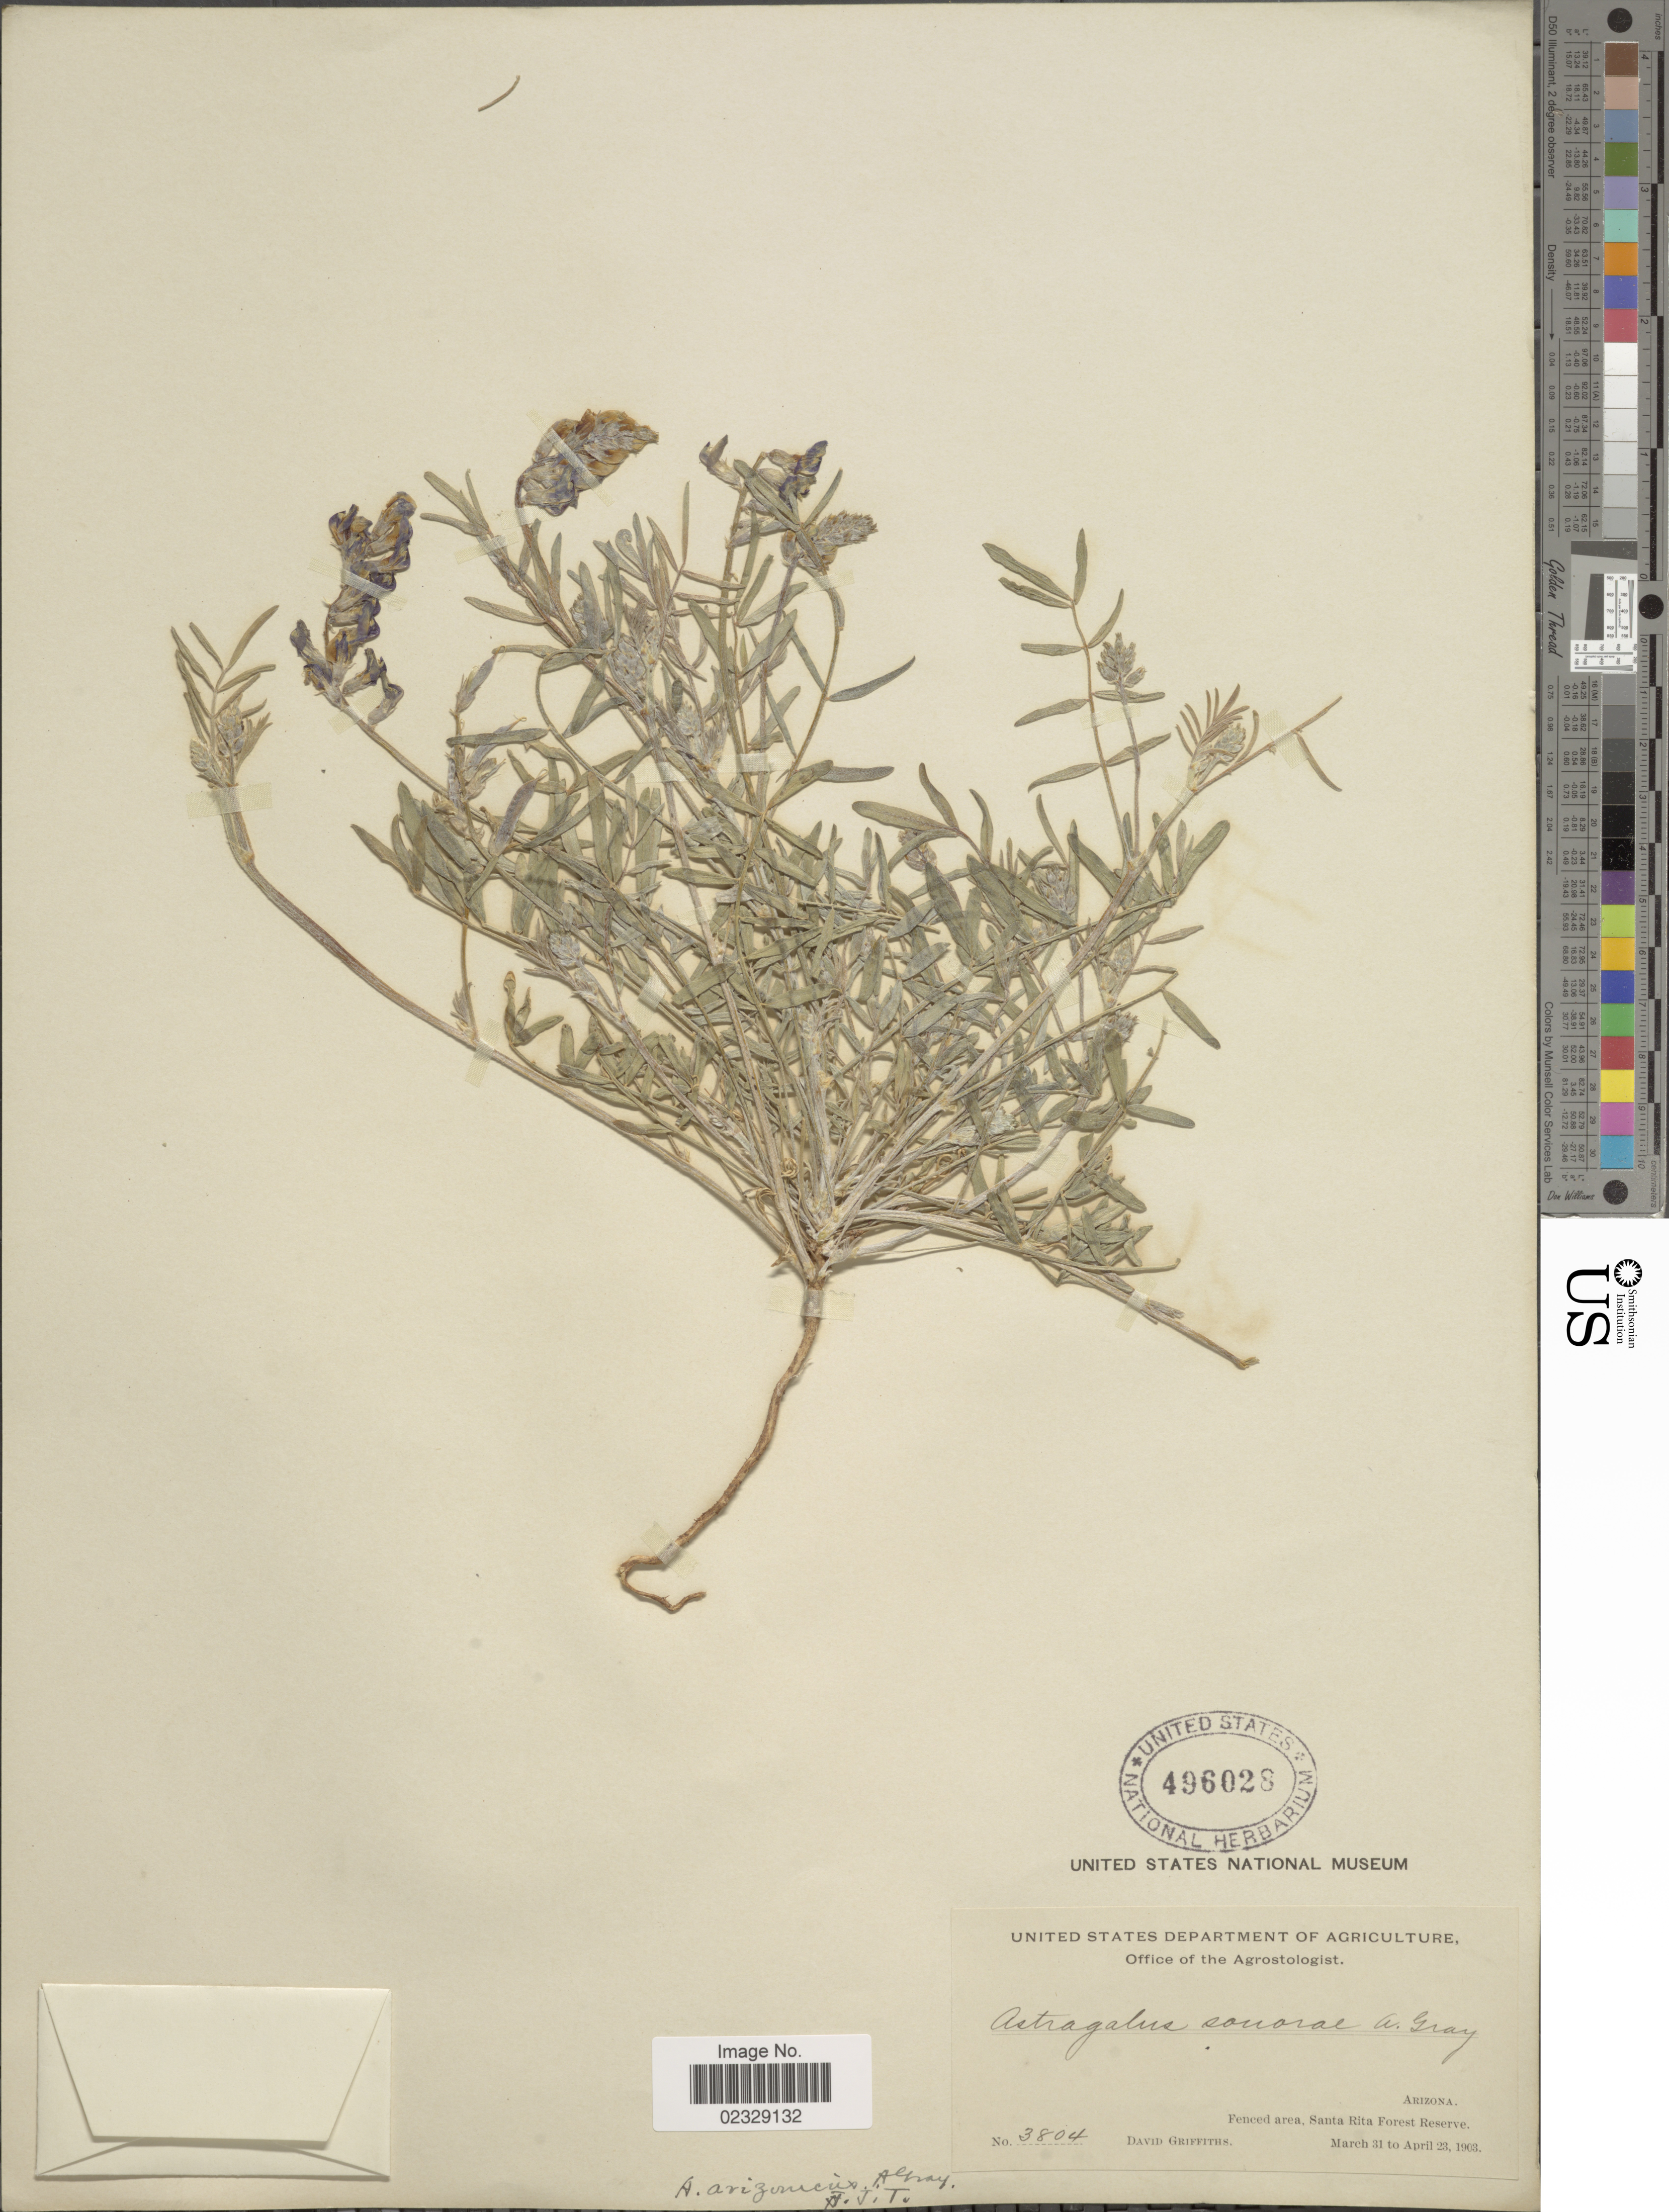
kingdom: Plantae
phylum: Tracheophyta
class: Magnoliopsida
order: Fabales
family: Fabaceae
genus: Astragalus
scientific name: Astragalus arizonicus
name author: A. Gray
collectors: D. Griffiths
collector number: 3804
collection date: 1903-03-31/1903-04-23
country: United States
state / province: Arizona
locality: Fenced area, Santa Rita Forest Reserve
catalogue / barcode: US 496028